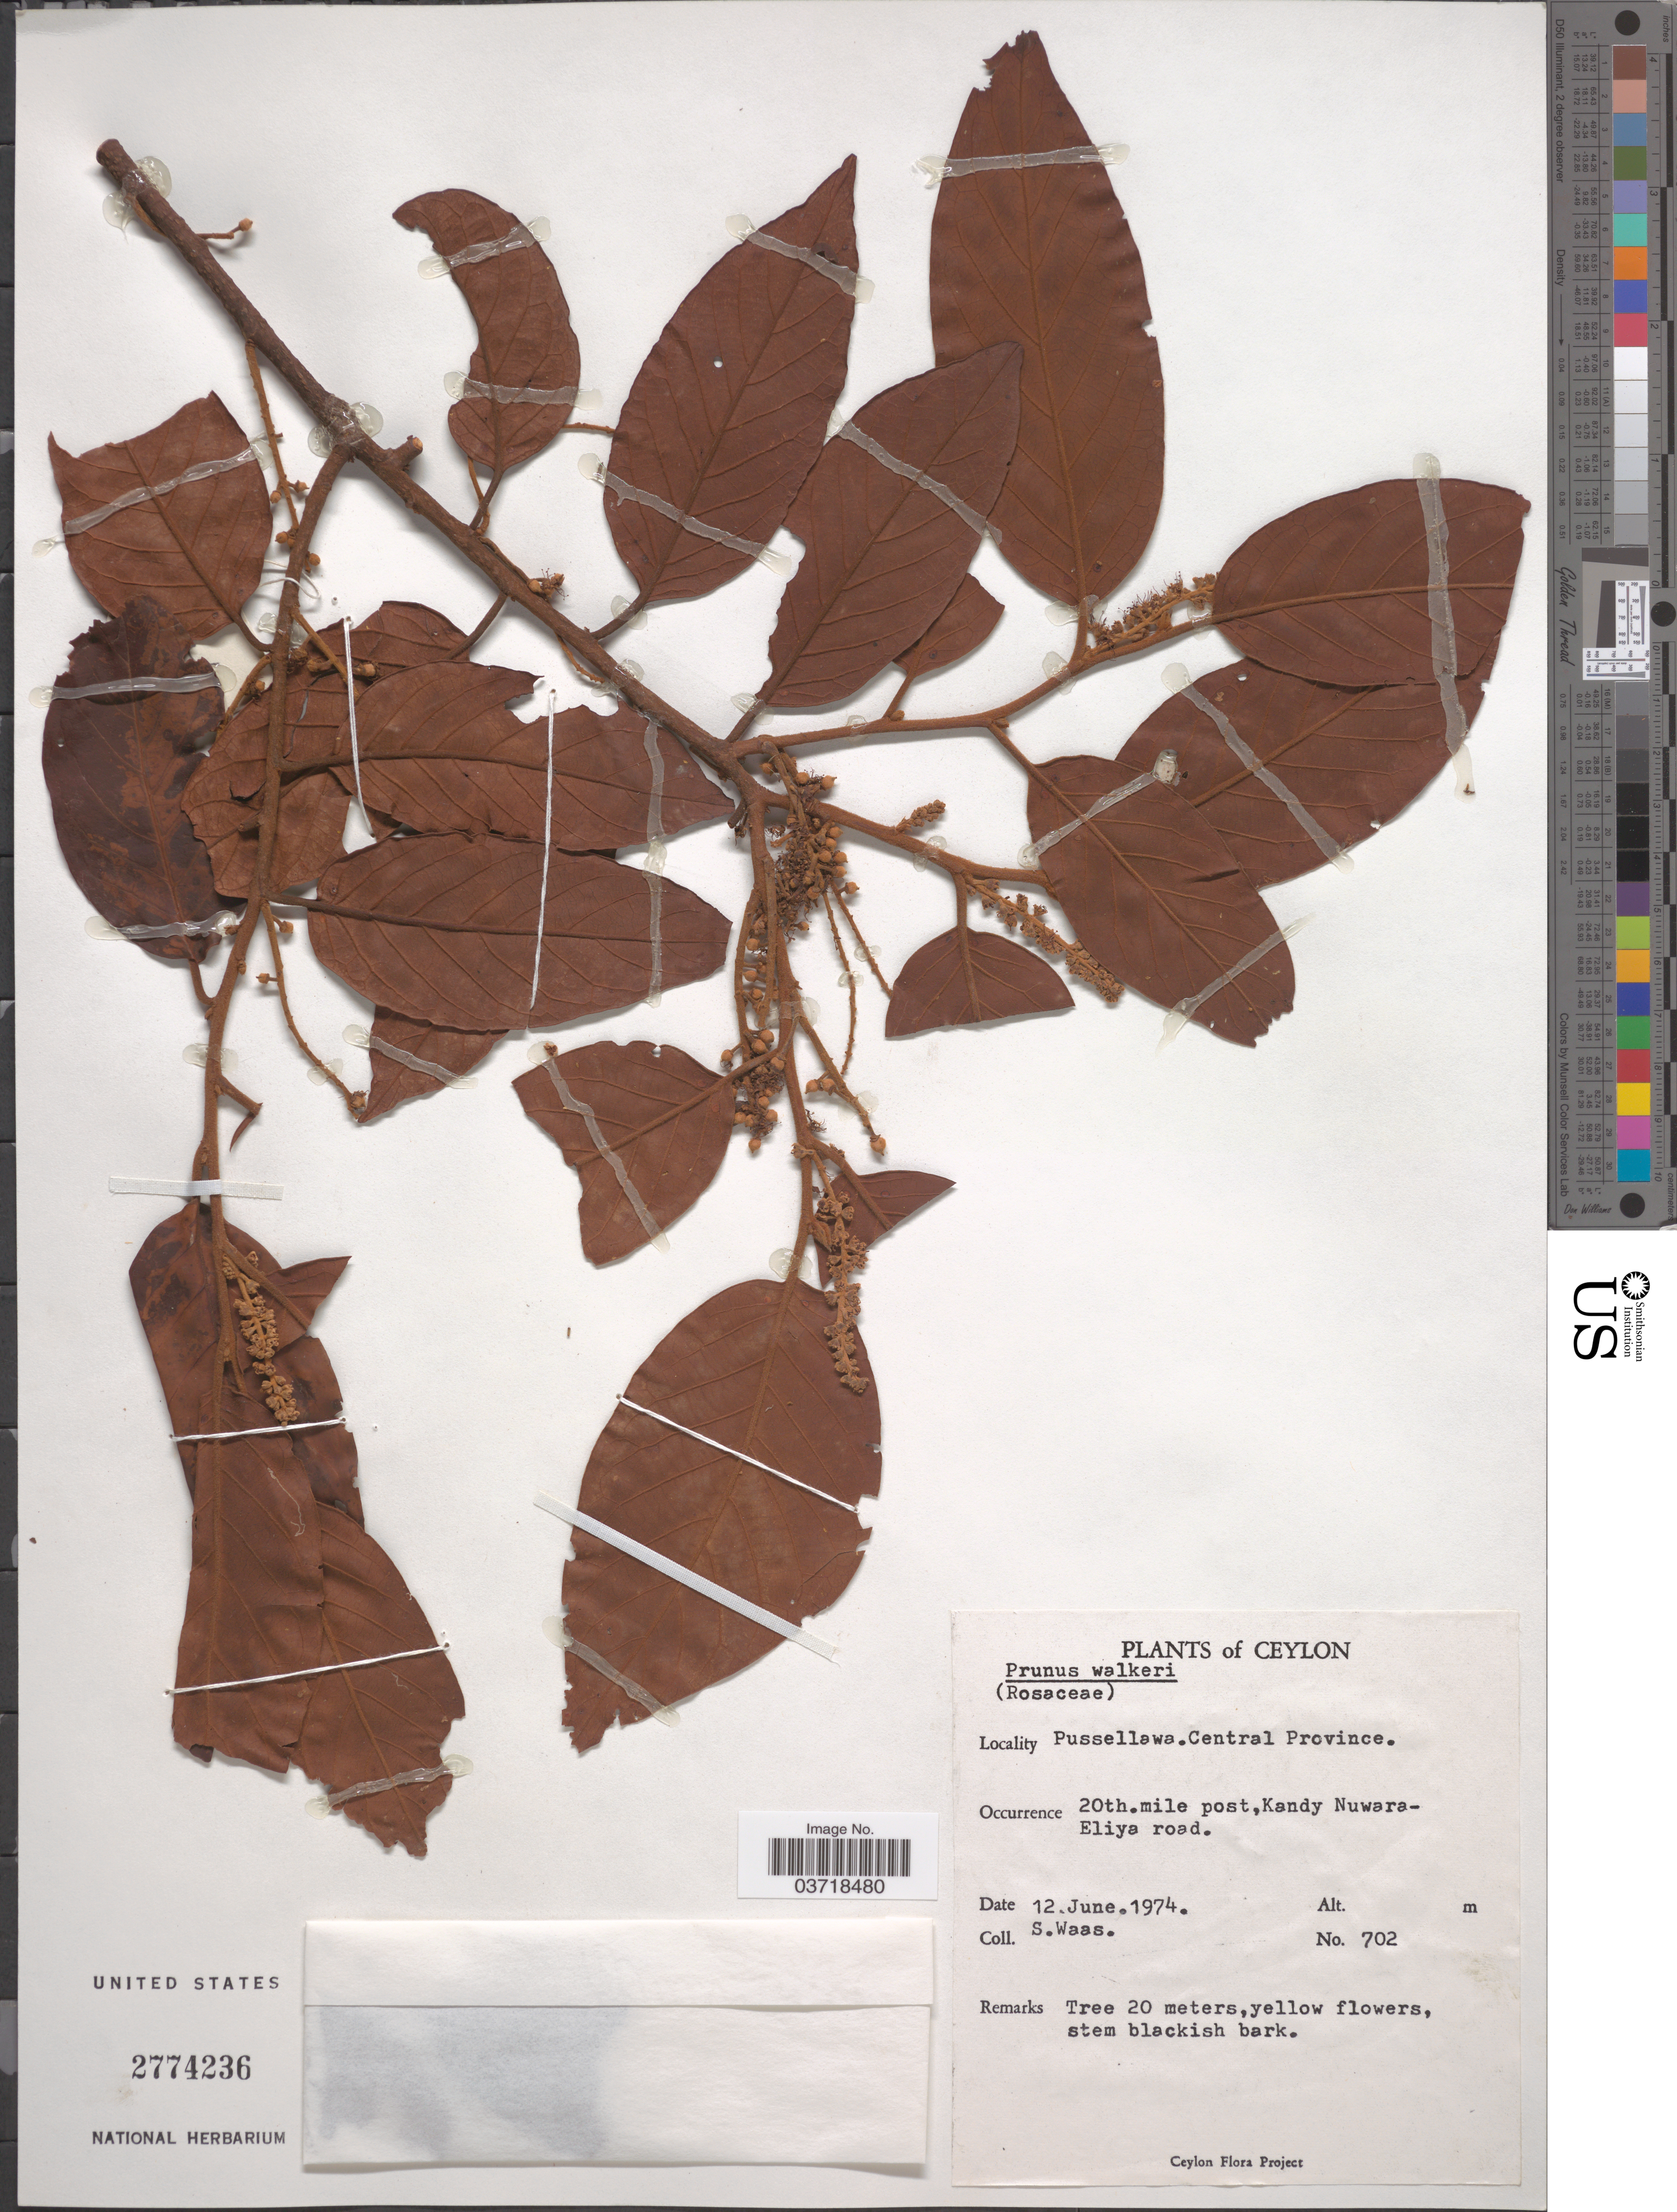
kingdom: Plantae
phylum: Tracheophyta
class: Magnoliopsida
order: Rosales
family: Rosaceae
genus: Prunus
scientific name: Prunus walkeri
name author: (Wight) Kalkman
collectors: S. Waas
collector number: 702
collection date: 1974-06-12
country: Sri Lanka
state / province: Central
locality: Ceylon. Pussellawa. Central Province. 10th. mile post, Kandy Nuwara-Eliya road.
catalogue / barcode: US 2774236